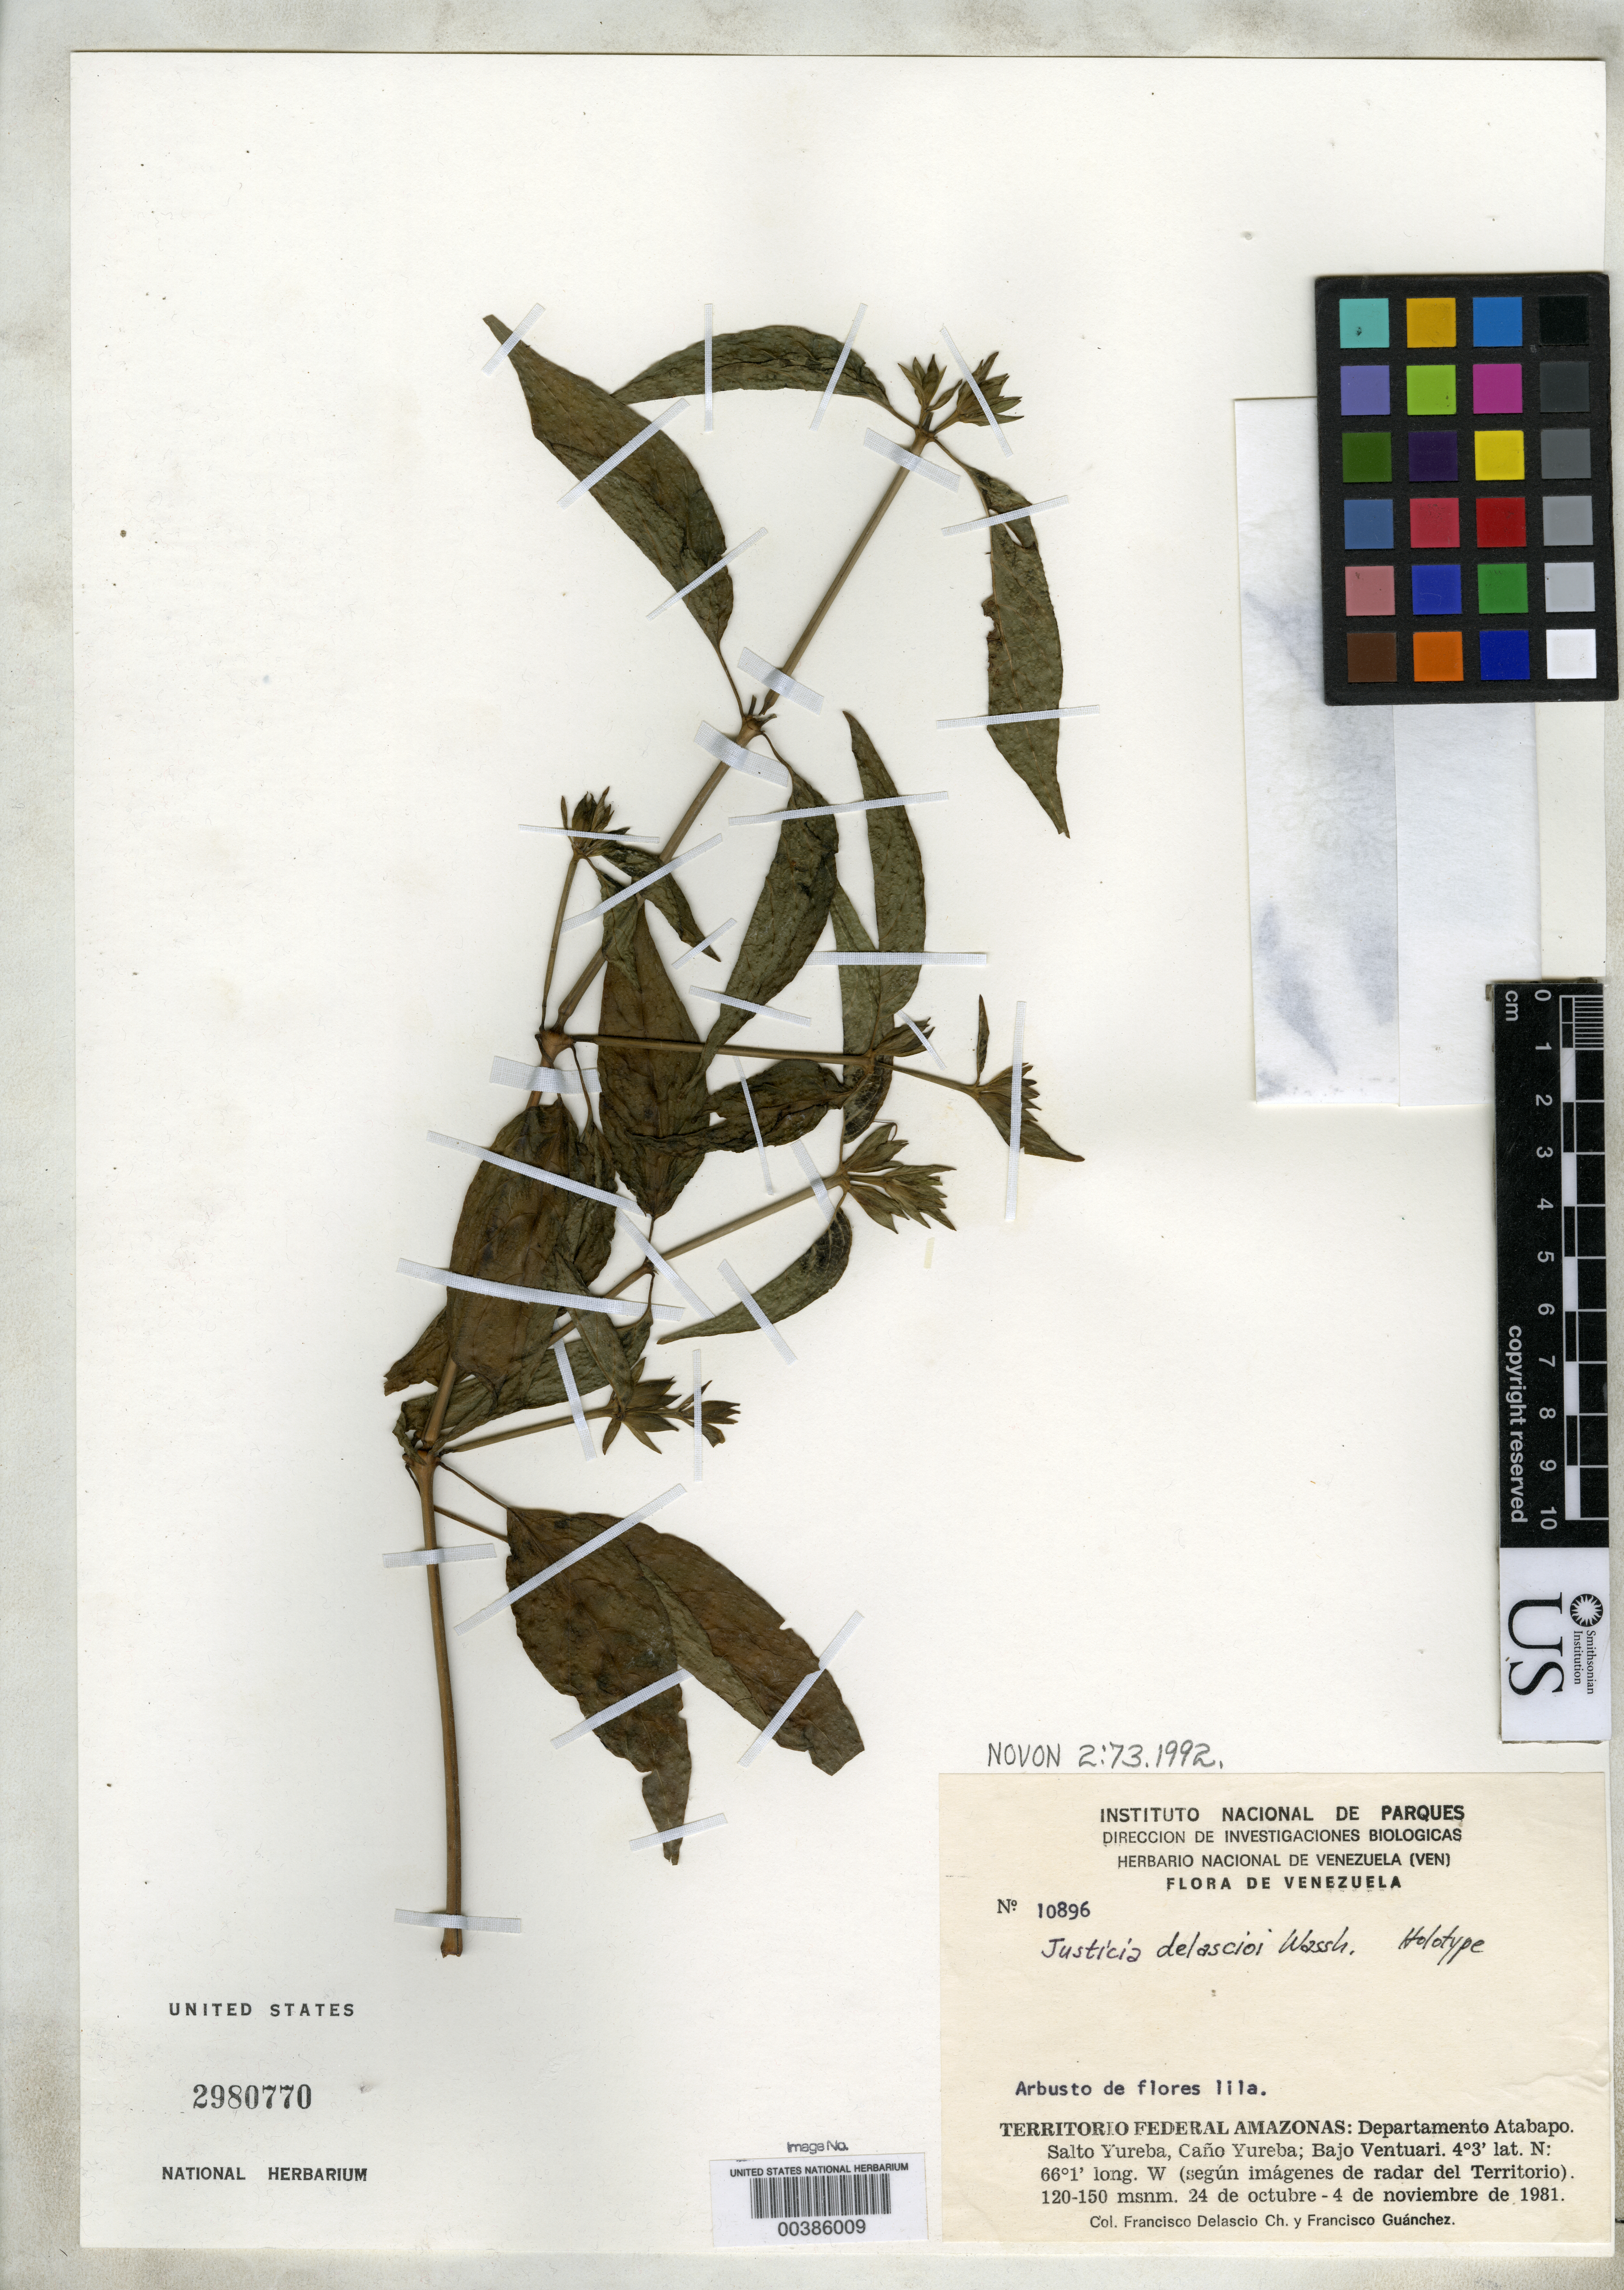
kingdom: Plantae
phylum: Tracheophyta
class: Magnoliopsida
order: Lamiales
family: Acanthaceae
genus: Justicia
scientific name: Justicia delascioi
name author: Wassh.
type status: Holotype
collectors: F. Delascio C. & F. Guánchez M.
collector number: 10896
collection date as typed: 24 Oct 1981 to 04 Nov 1981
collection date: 1981-10-24/1981-11-04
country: Venezuela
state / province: Amazonas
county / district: Atabapo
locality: Salto Yureba, Cano Yureba, Bajo Ventuari.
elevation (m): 120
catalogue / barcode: US 2980770